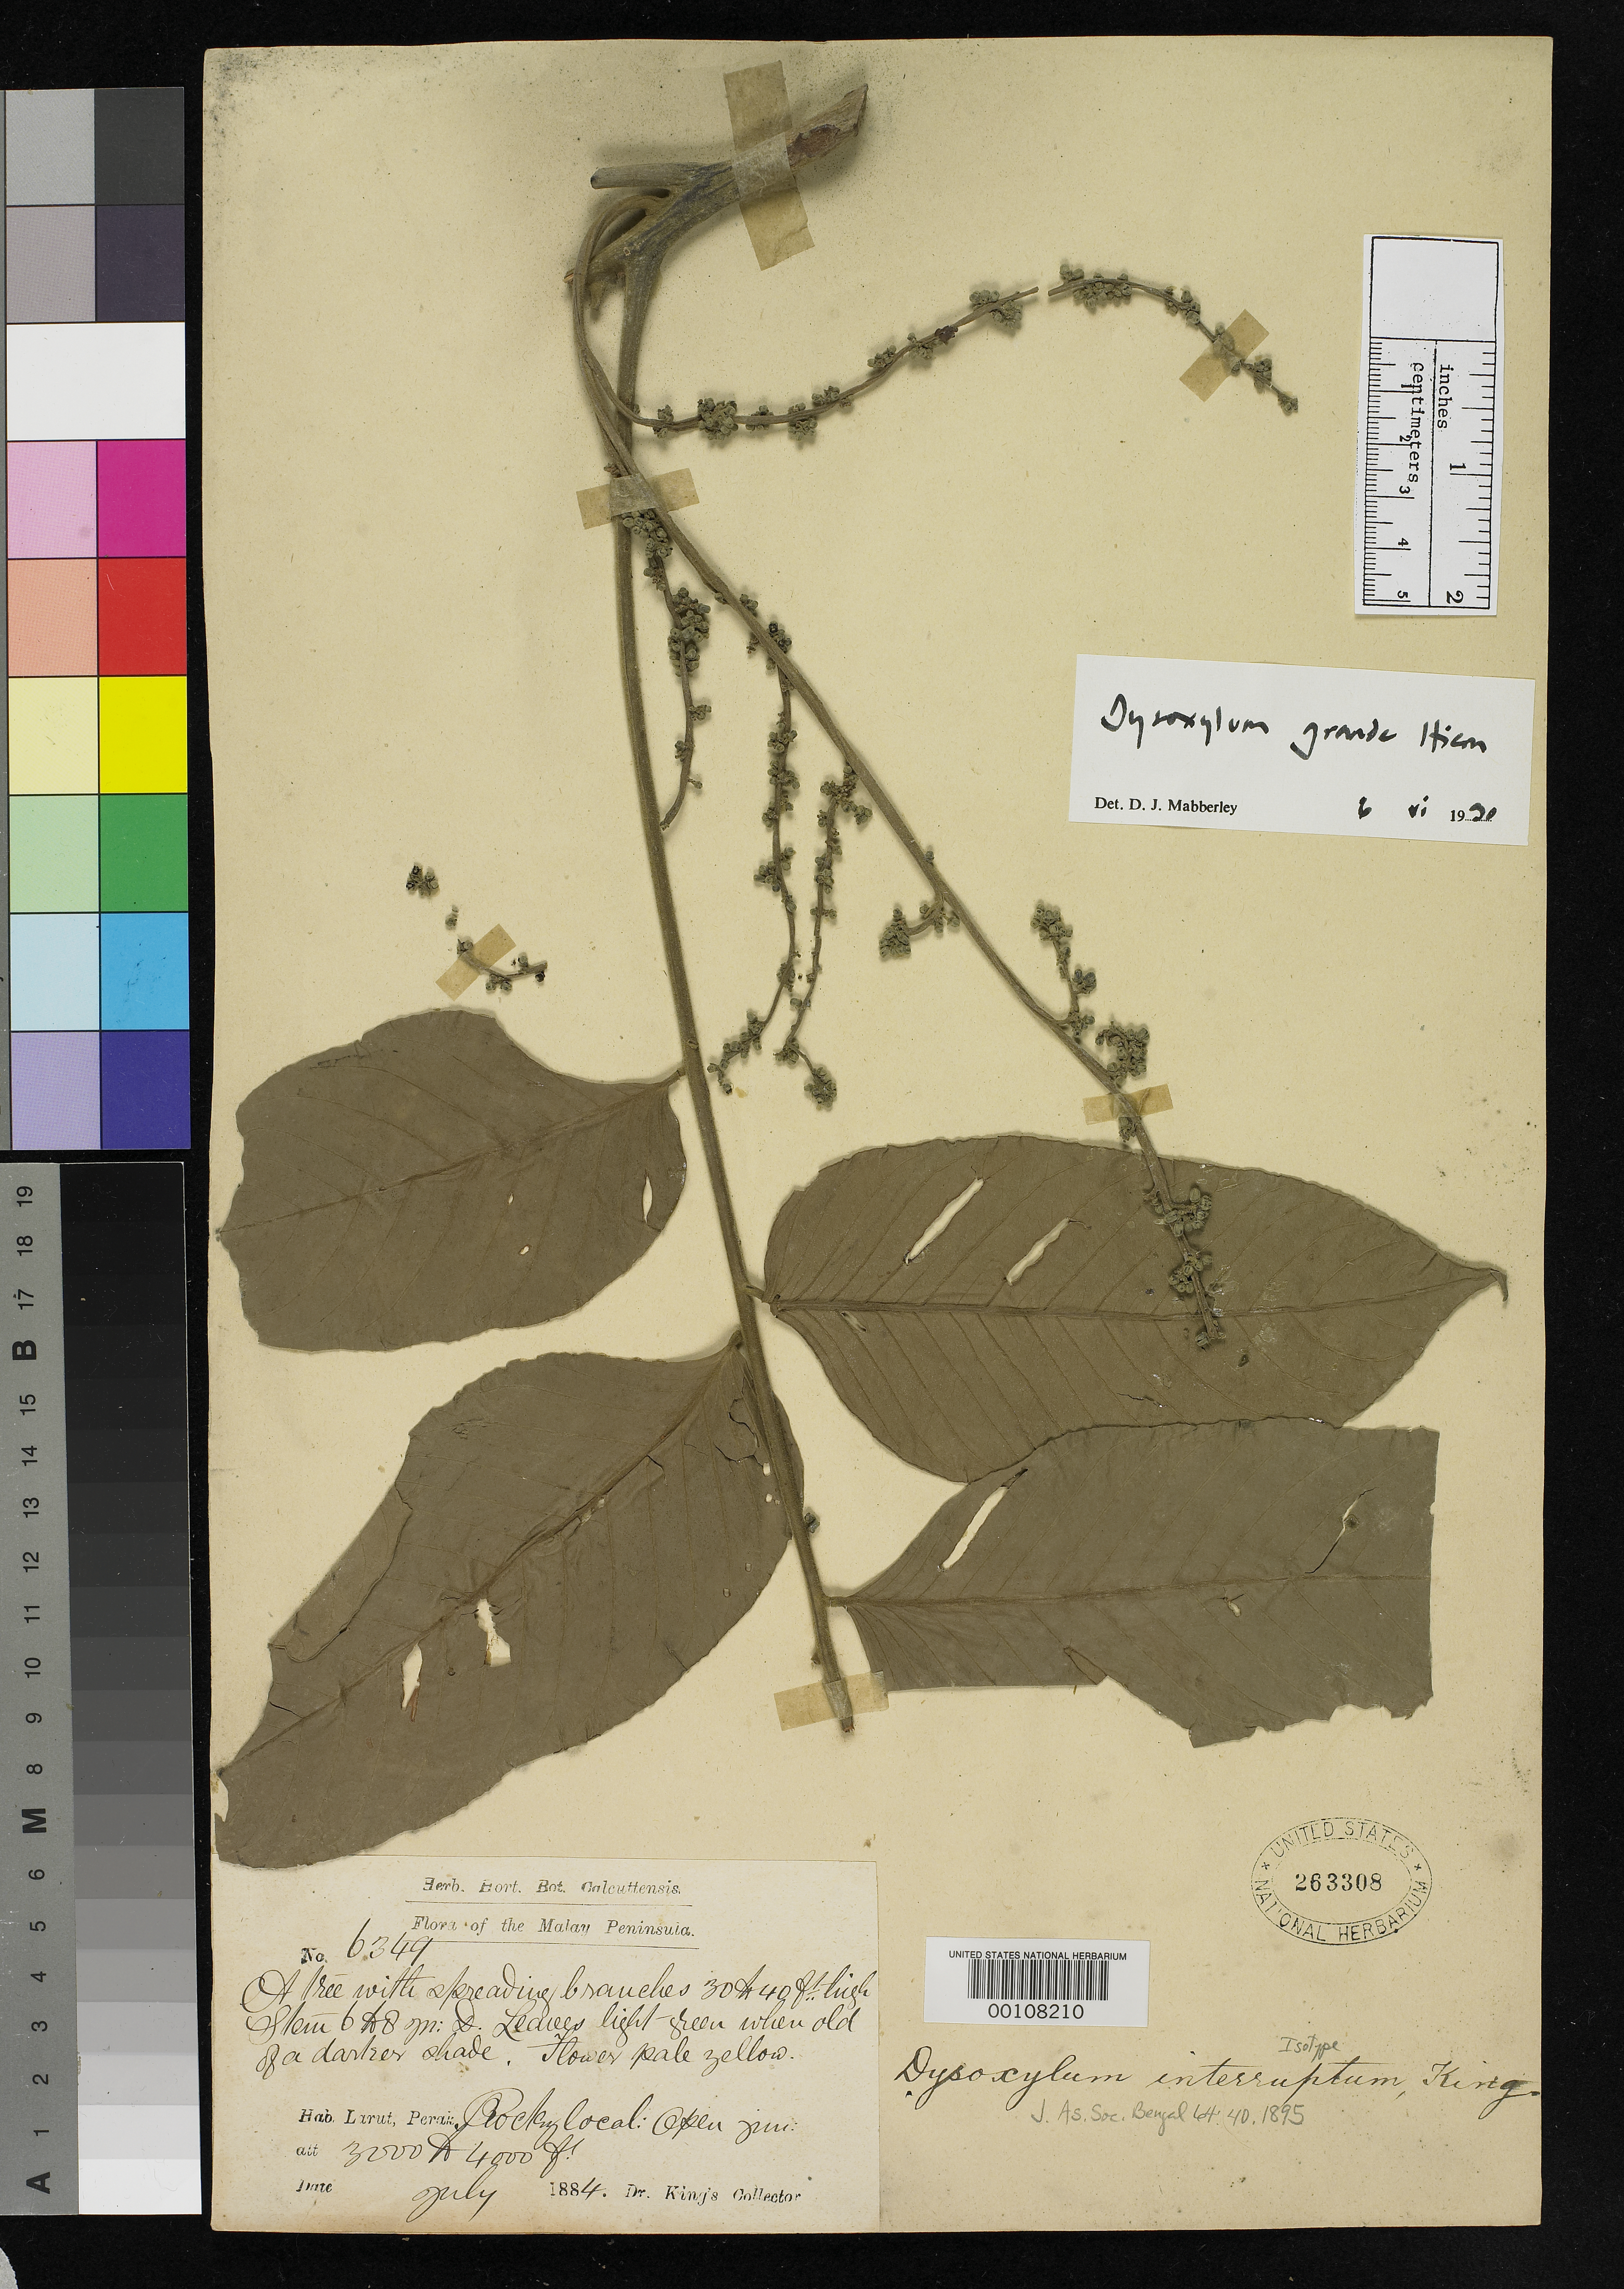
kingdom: Plantae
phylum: Tracheophyta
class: Magnoliopsida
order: Sapindales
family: Meliaceae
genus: Dysoxylum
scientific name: Dysoxylum interruptum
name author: King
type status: Isotype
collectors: H. Kunstler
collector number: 6349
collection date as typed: Jul 1884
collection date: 1884-07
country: Malaysia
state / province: Perak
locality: Larut; alt. 3000 - 4000 ft. [Malay Peninsula]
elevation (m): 914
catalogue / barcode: US 263308